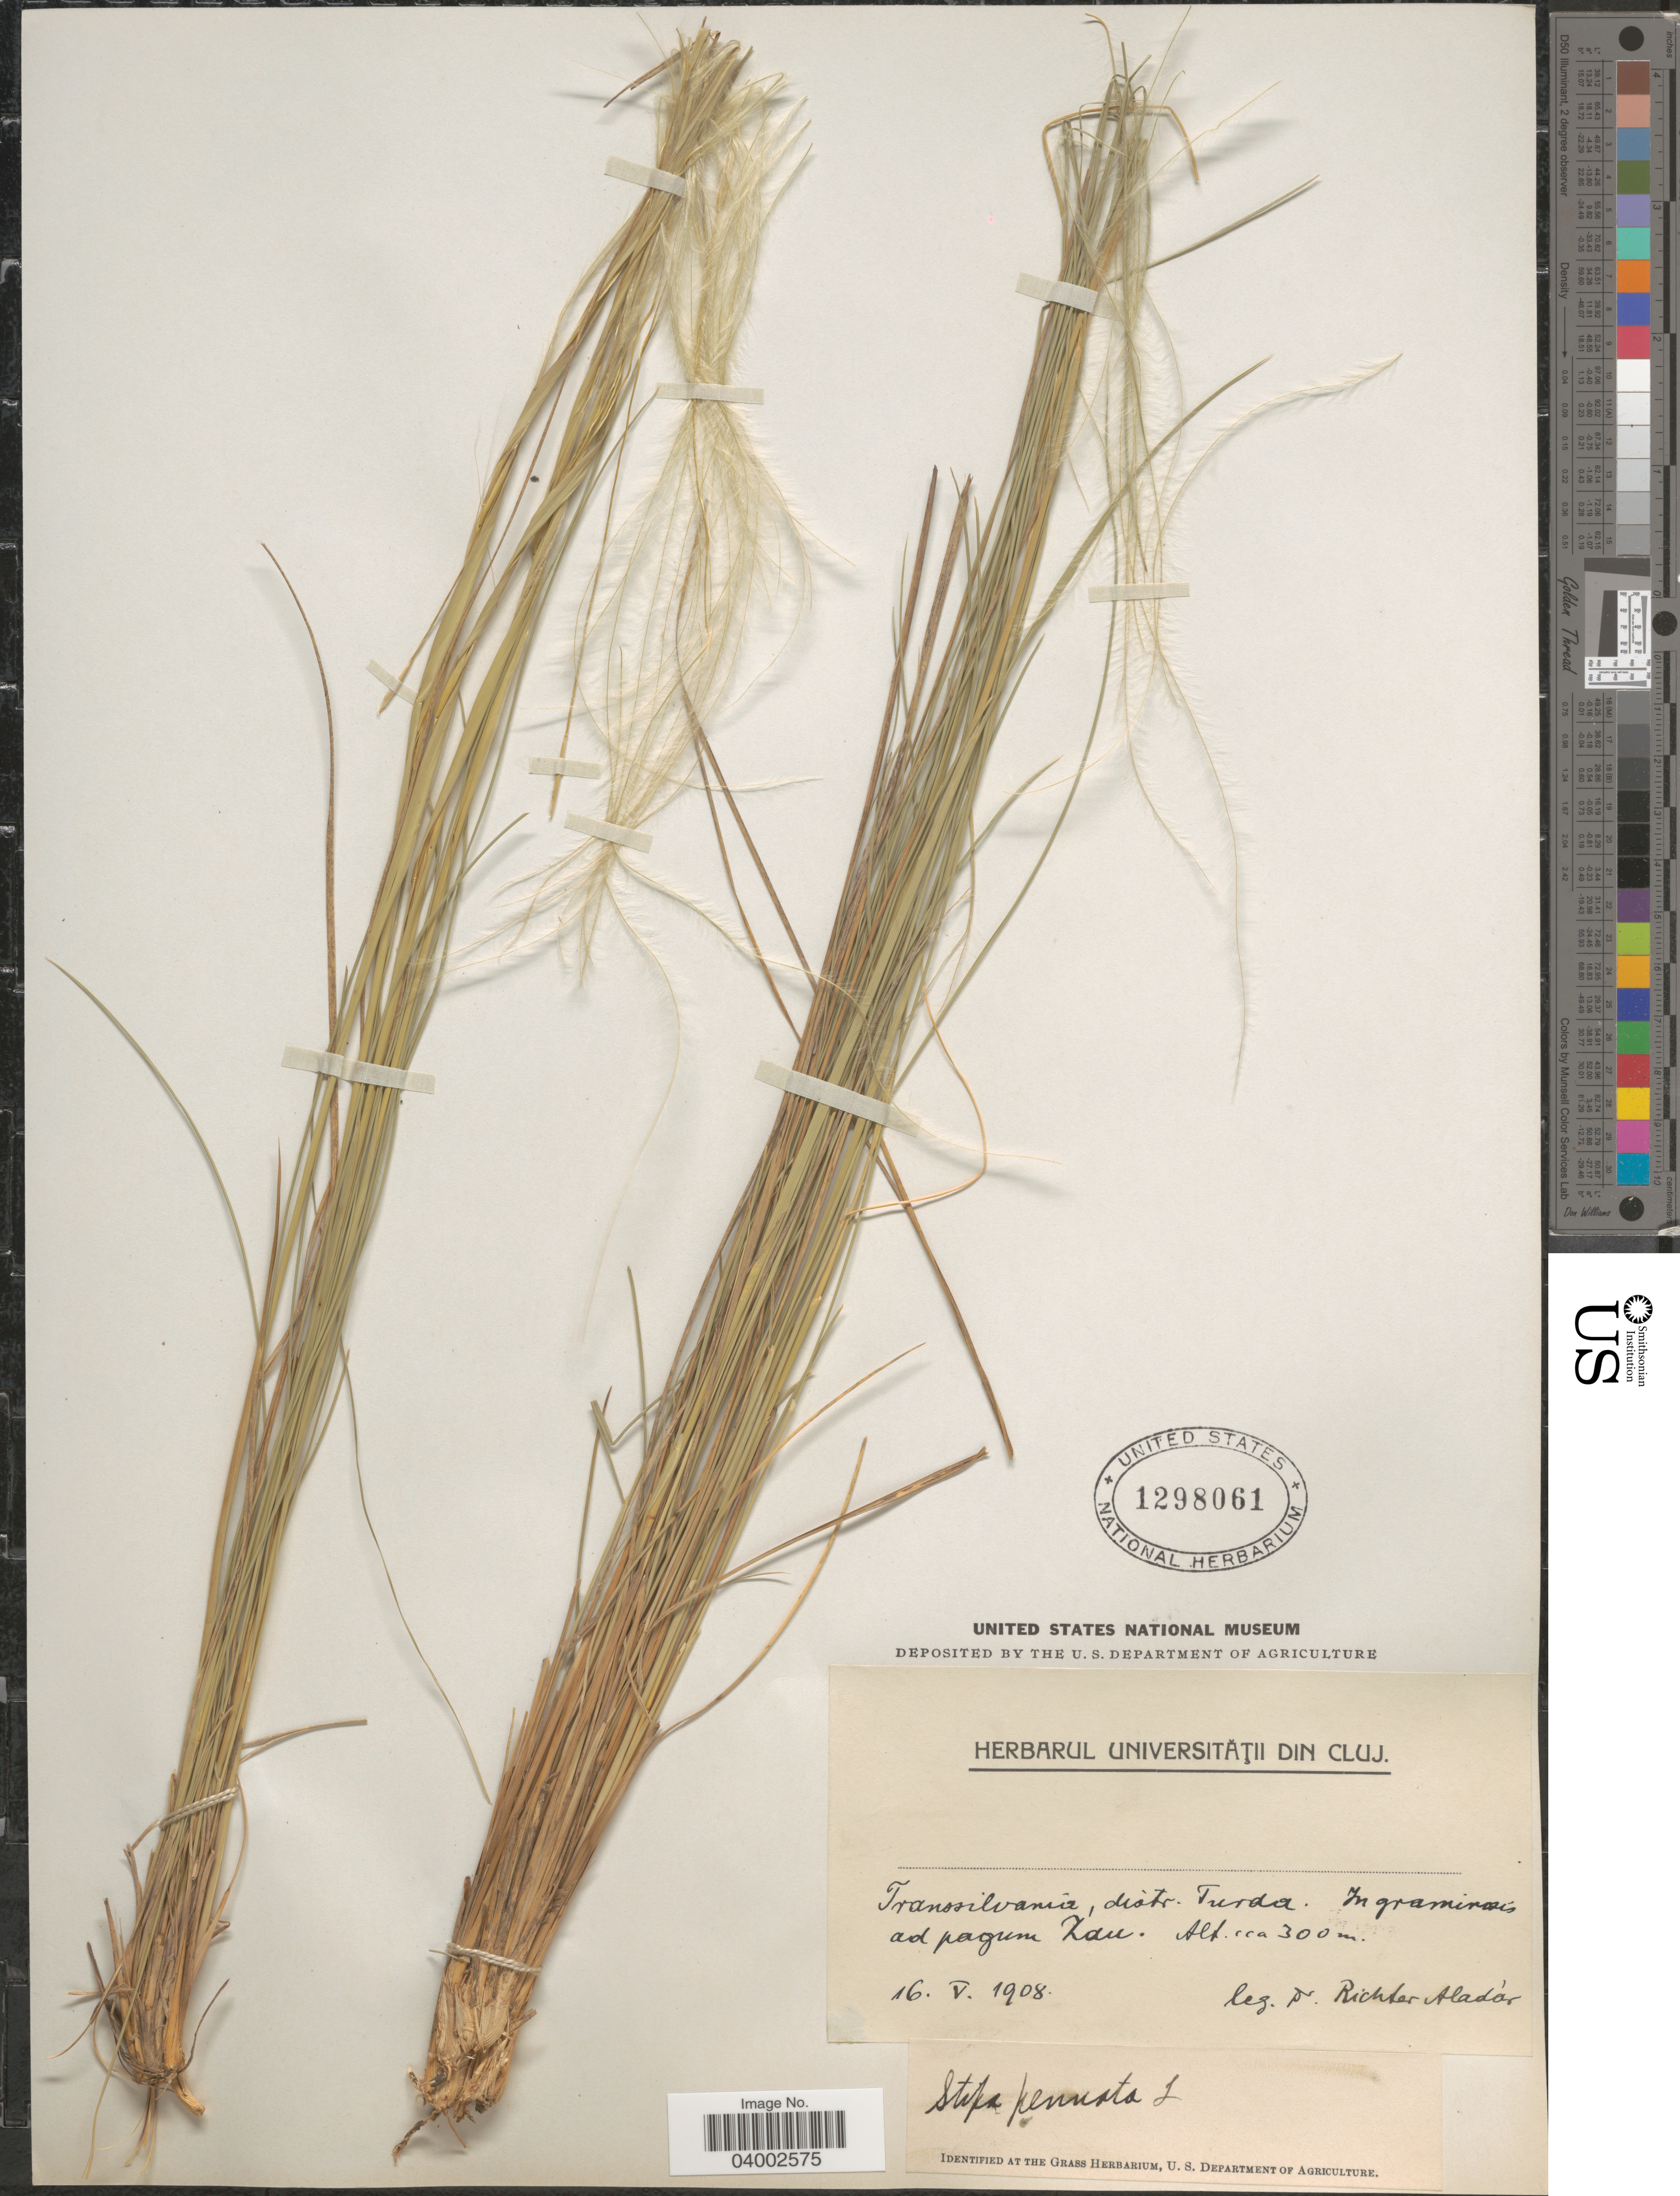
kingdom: Plantae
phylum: Tracheophyta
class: Liliopsida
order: Poales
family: Poaceae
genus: Stipa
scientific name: Stipa pennata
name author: L.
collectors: A. Richter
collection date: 1908-05-16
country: Romania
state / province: Cluj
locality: Transsilvania, distr. Turda. In graminosis ad pagum Zau.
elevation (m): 300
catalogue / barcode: US 1298061